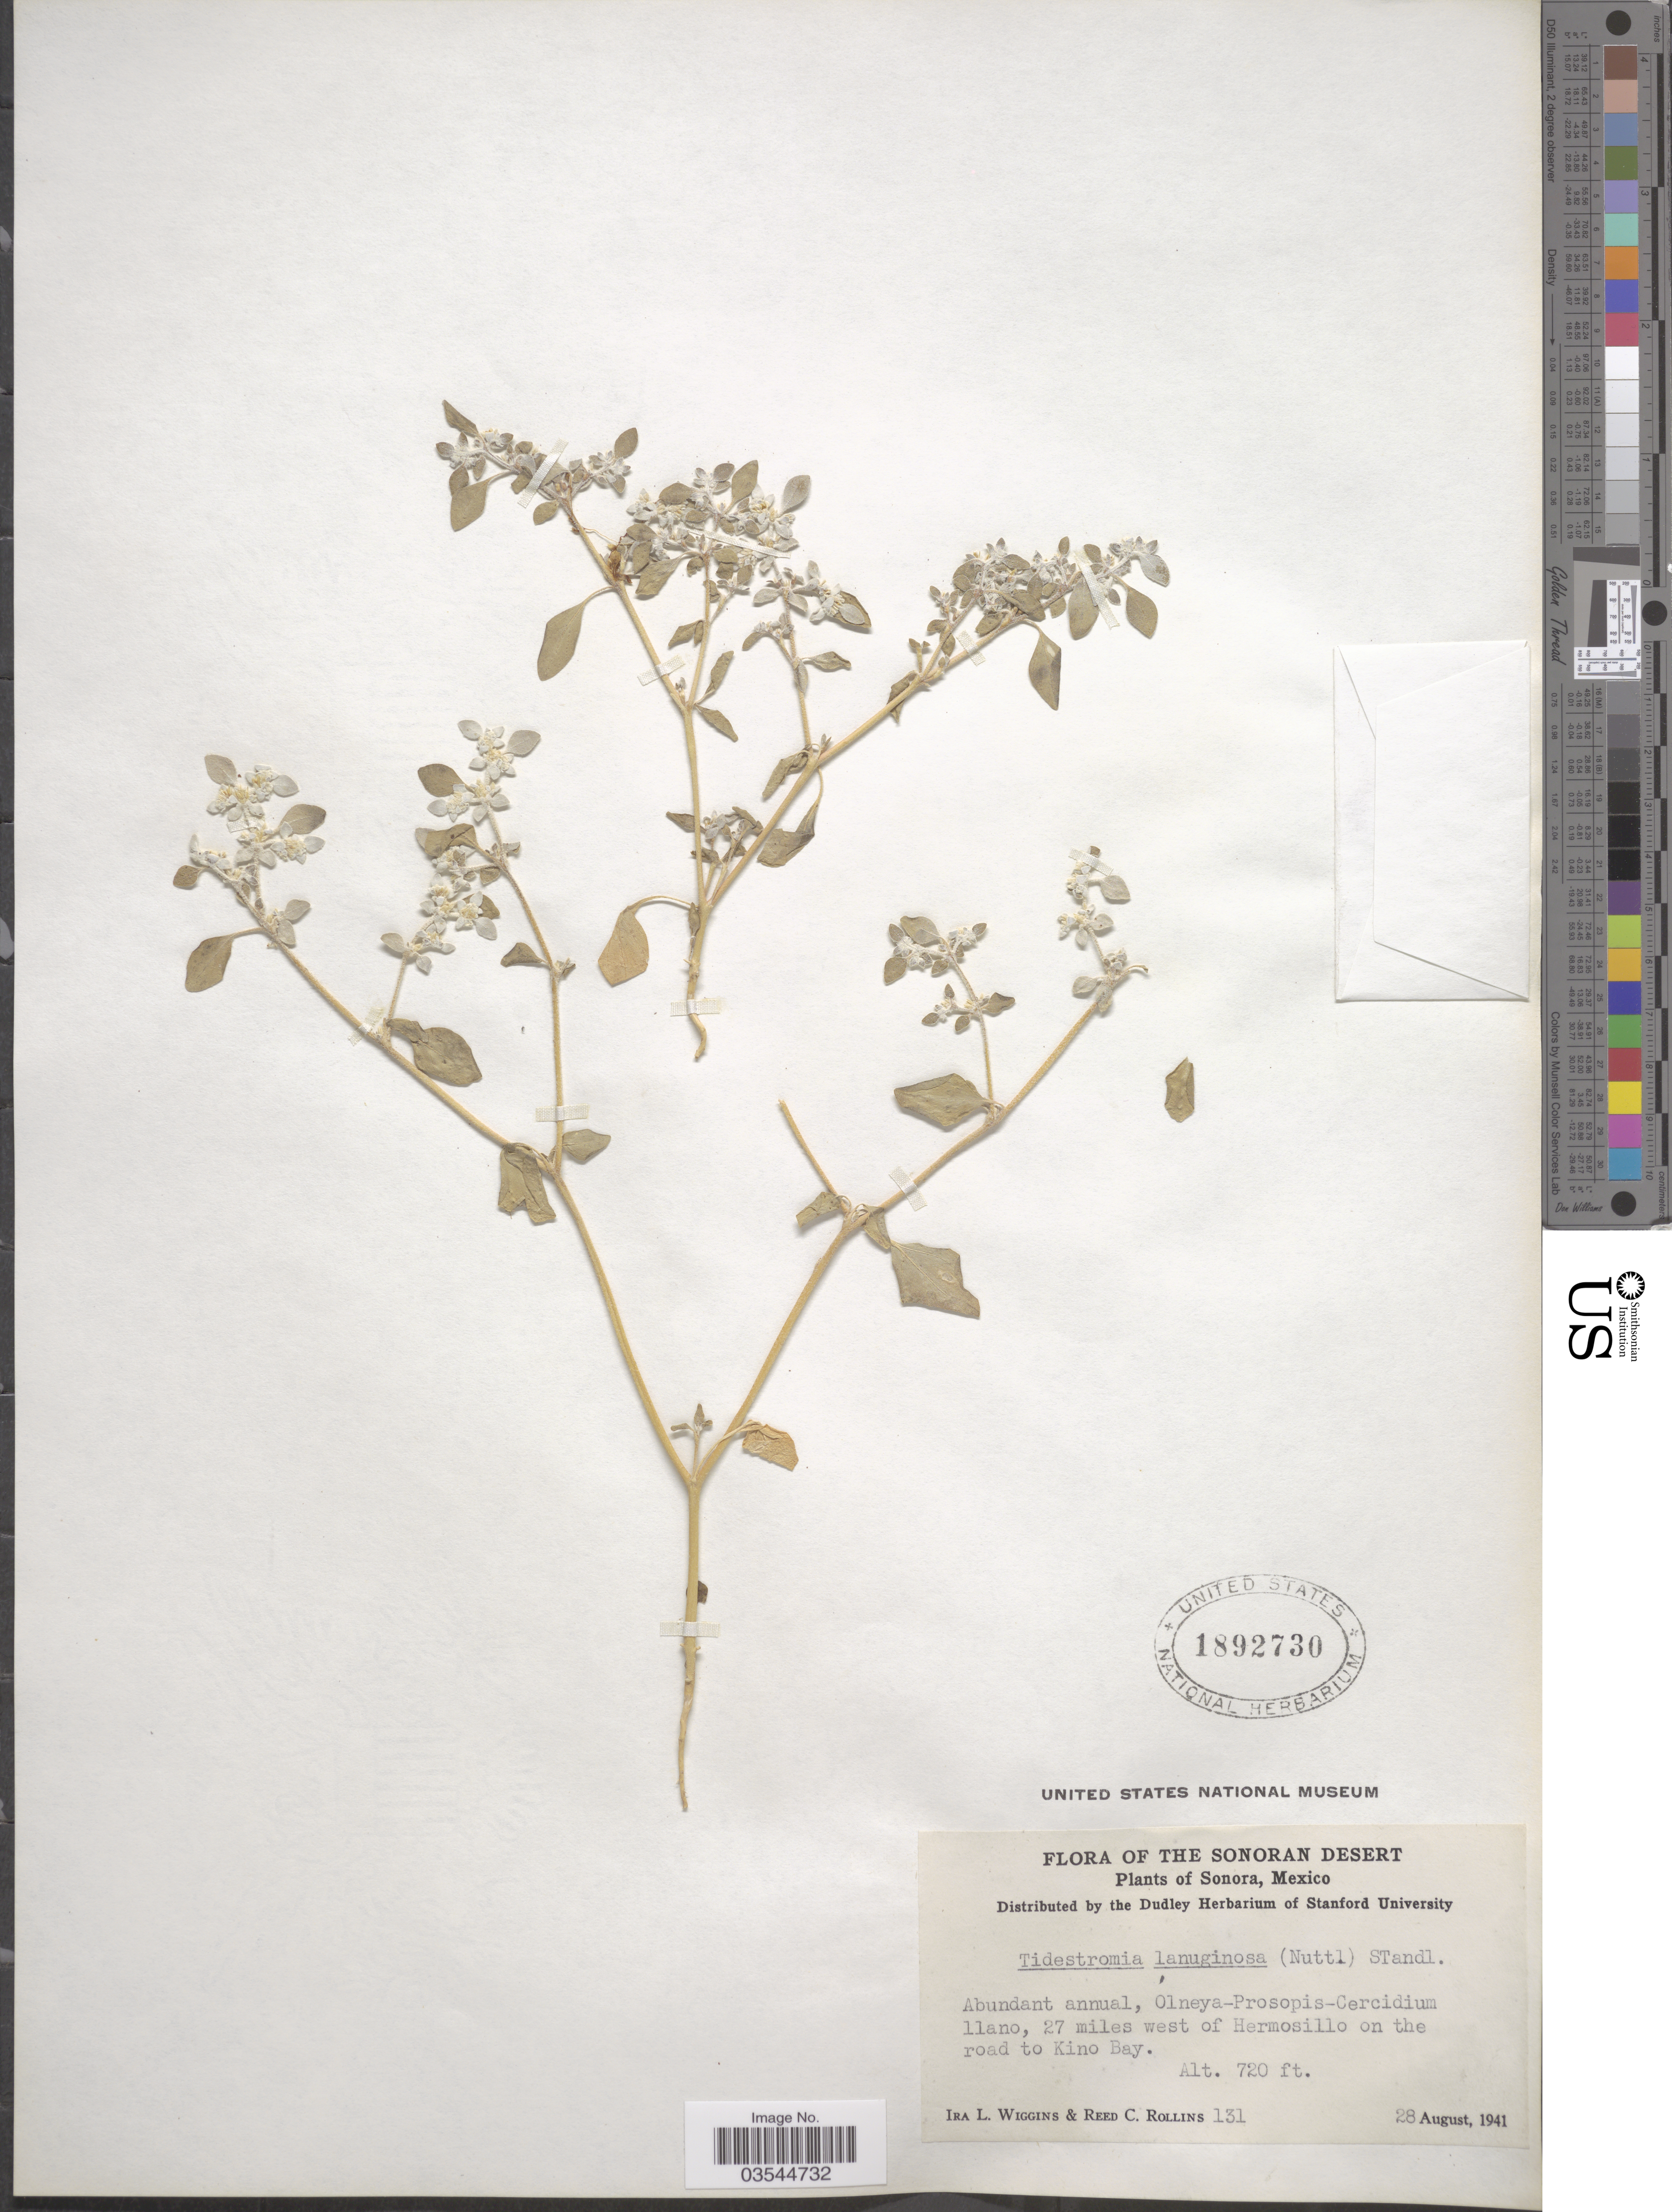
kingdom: Plantae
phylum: Tracheophyta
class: Magnoliopsida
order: Caryophyllales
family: Amaranthaceae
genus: Tidestromia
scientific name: Tidestromia lanuginosa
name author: (Nutt.) Standl.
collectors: I. L. Wiggins & R. C. Rollins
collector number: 131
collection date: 1941-08-28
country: Mexico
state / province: Sonora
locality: The Sonoran Desert. 27 miles west of Hermosillo on the road to Kino Bay.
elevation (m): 219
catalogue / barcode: US 1892730